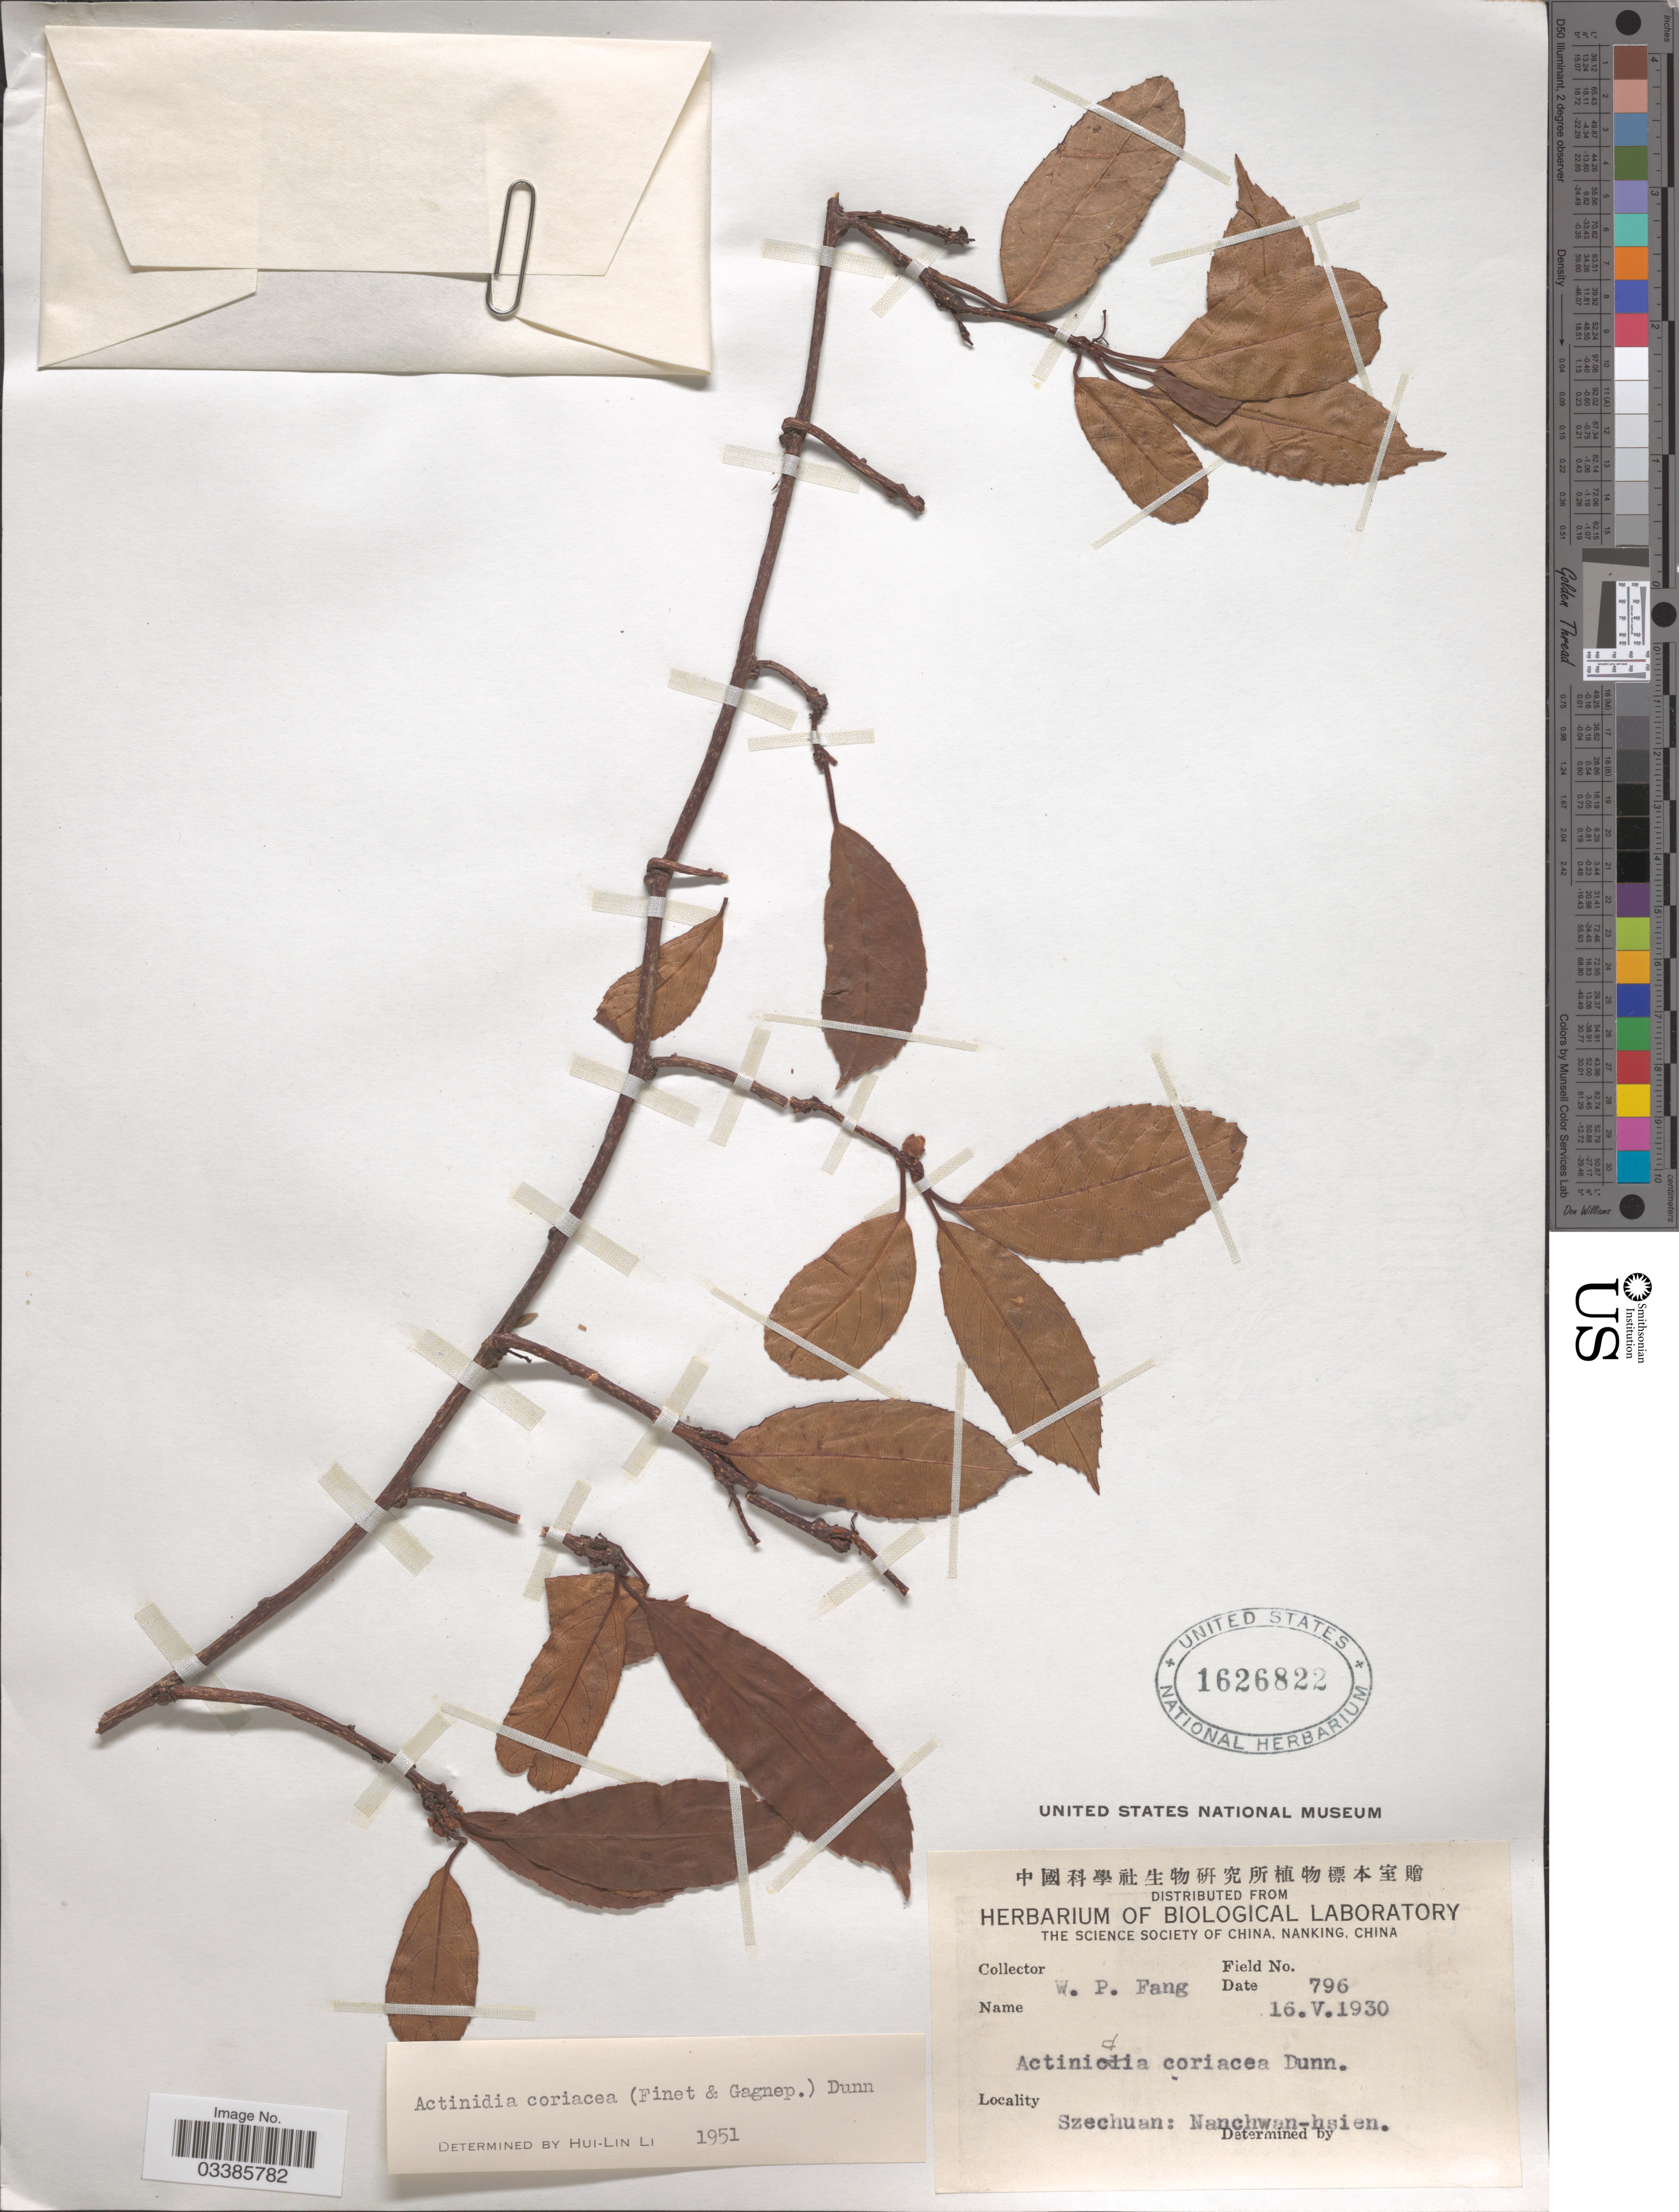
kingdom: Plantae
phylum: Tracheophyta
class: Magnoliopsida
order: Ericales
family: Actinidiaceae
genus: Actinidia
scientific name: Actinidia coriacea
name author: (Finet & Gagnep.) Dunn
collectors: W. P. Fang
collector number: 796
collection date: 1930-05-16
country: China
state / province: Sichuan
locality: Szechuan: Nanchwan-hsien.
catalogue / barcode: US 1626822